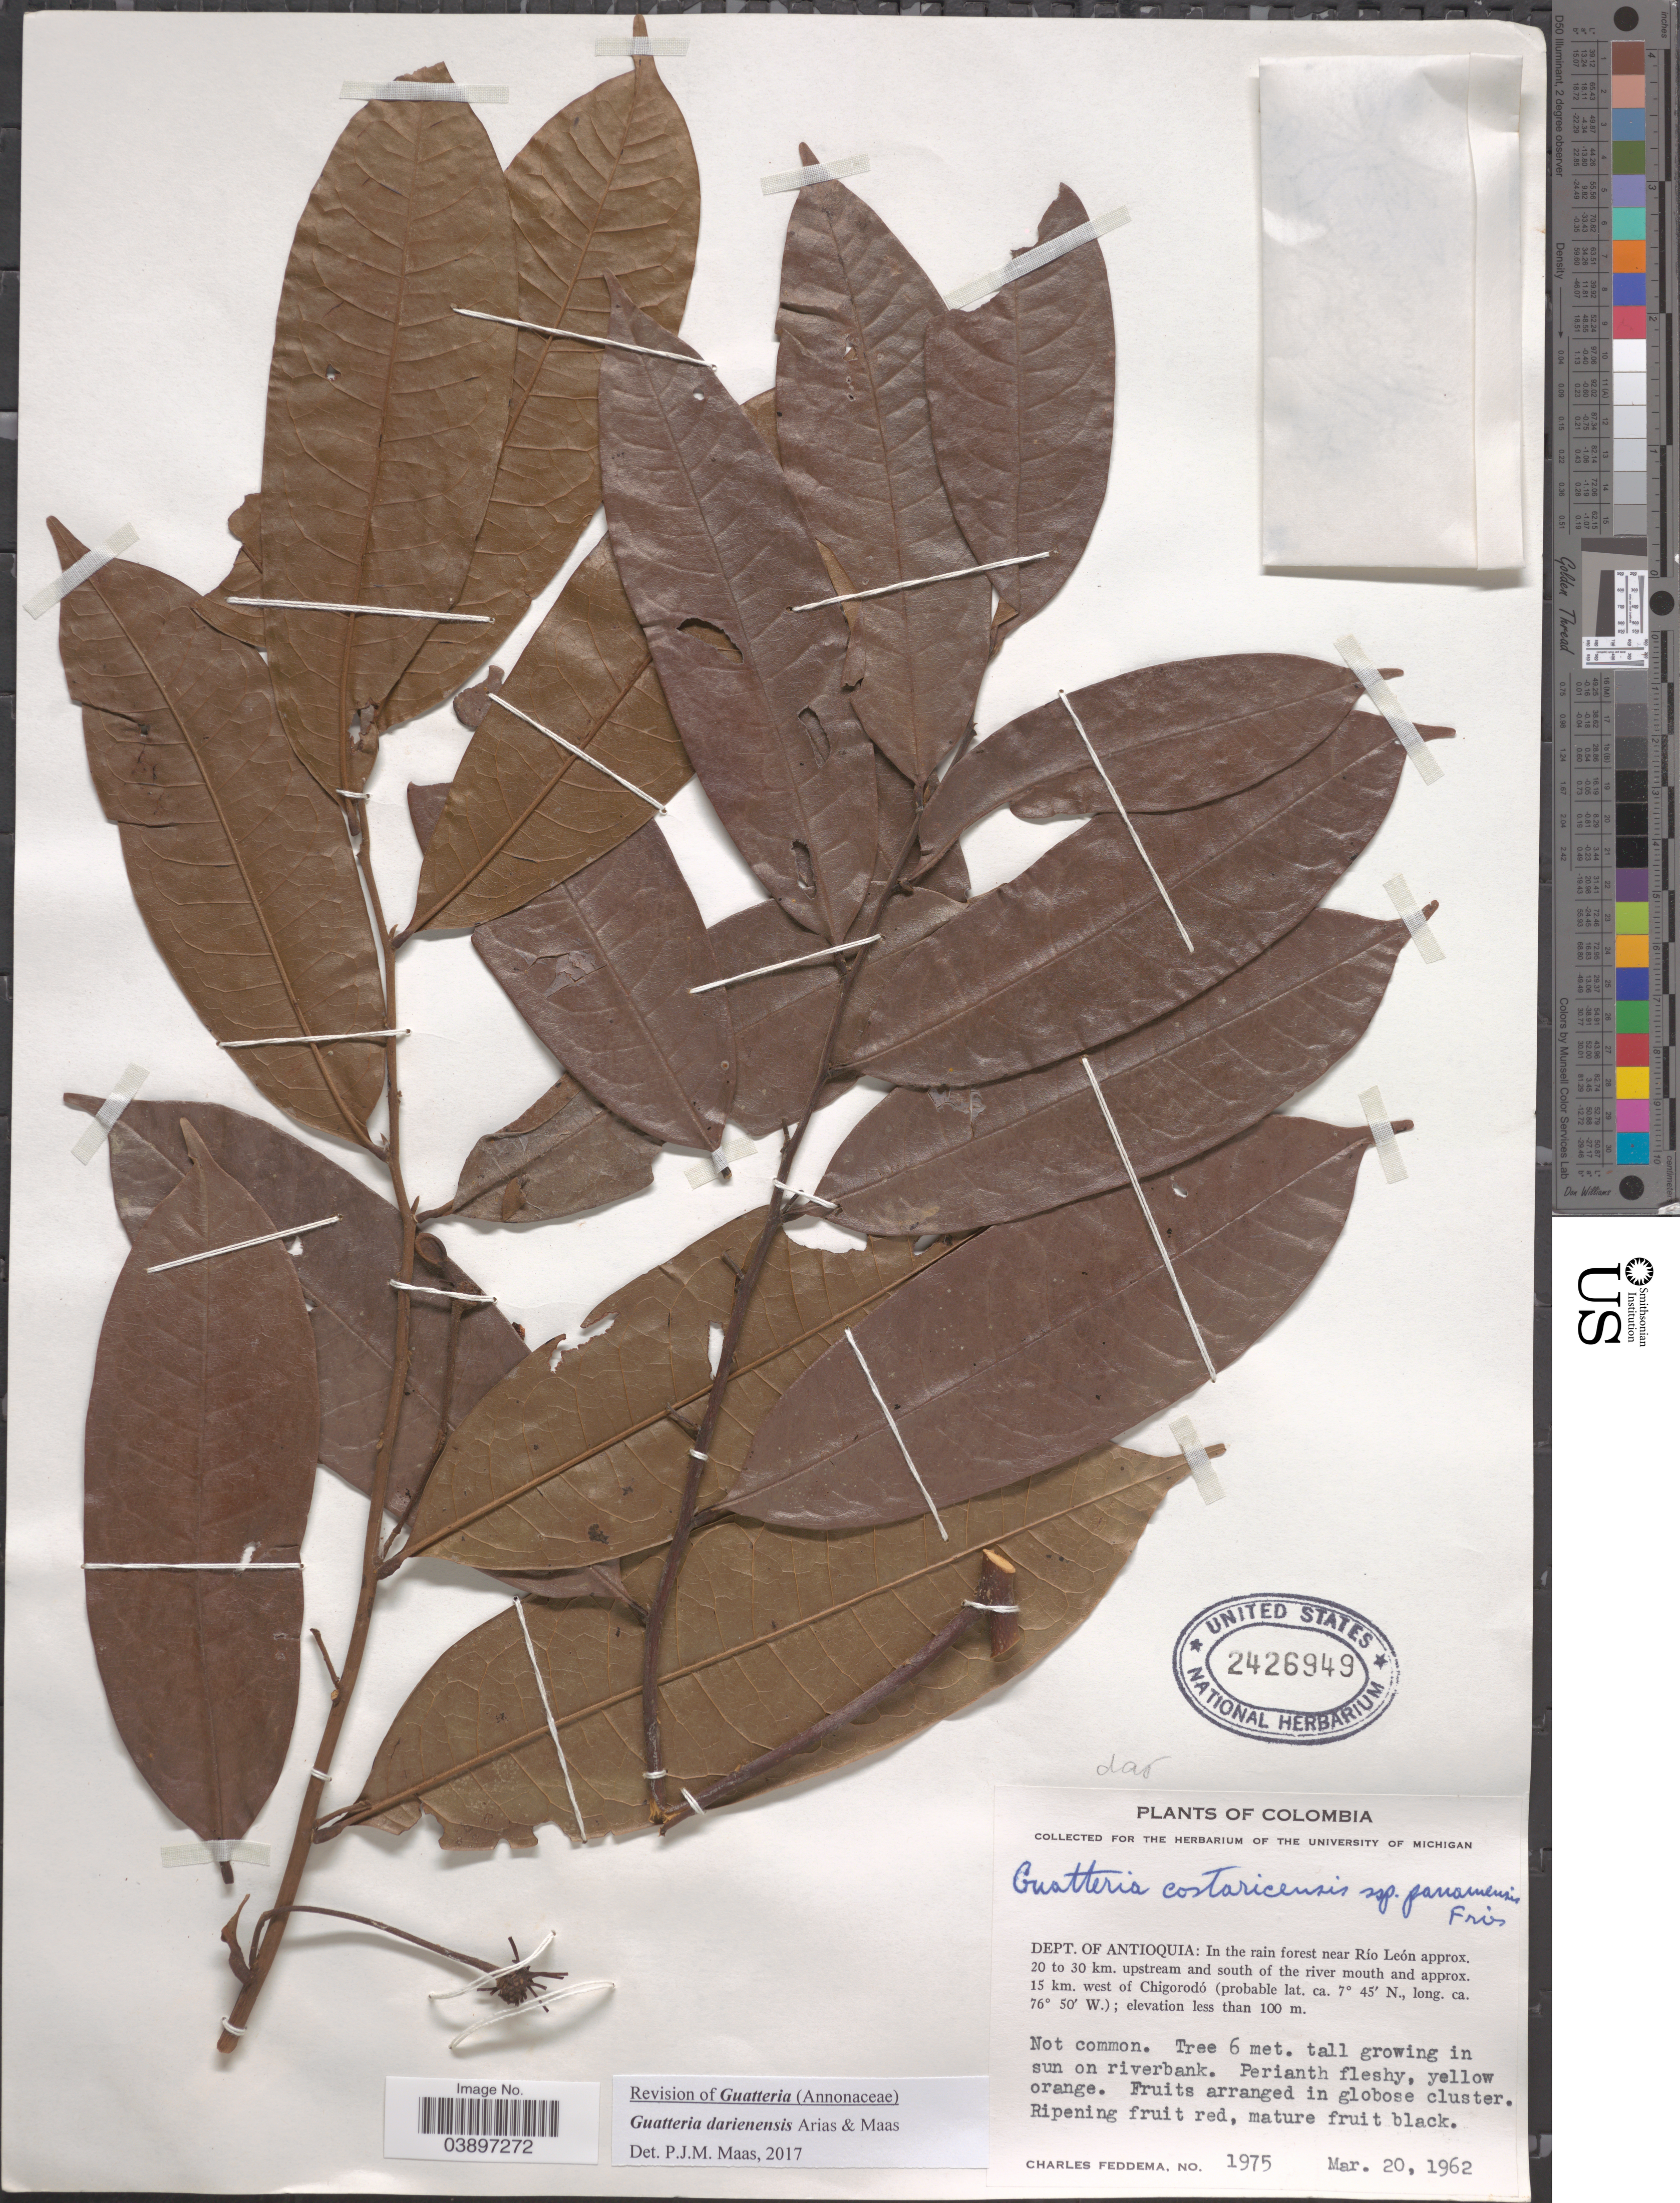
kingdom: Plantae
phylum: Tracheophyta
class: Magnoliopsida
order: Magnoliales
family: Annonaceae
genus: Guatteria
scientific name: Guatteria darienensis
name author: S. Arias & Maas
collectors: C. Feddema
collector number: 1975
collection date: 1962-03-20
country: Colombia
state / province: Antioquia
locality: Dept. of Antioquia: In the rain forest near Río León approx. 20 to 30 km. upstream and south of the river mouth and approx. 15 km. west of Chigorodó.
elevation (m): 100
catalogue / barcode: US 2426949